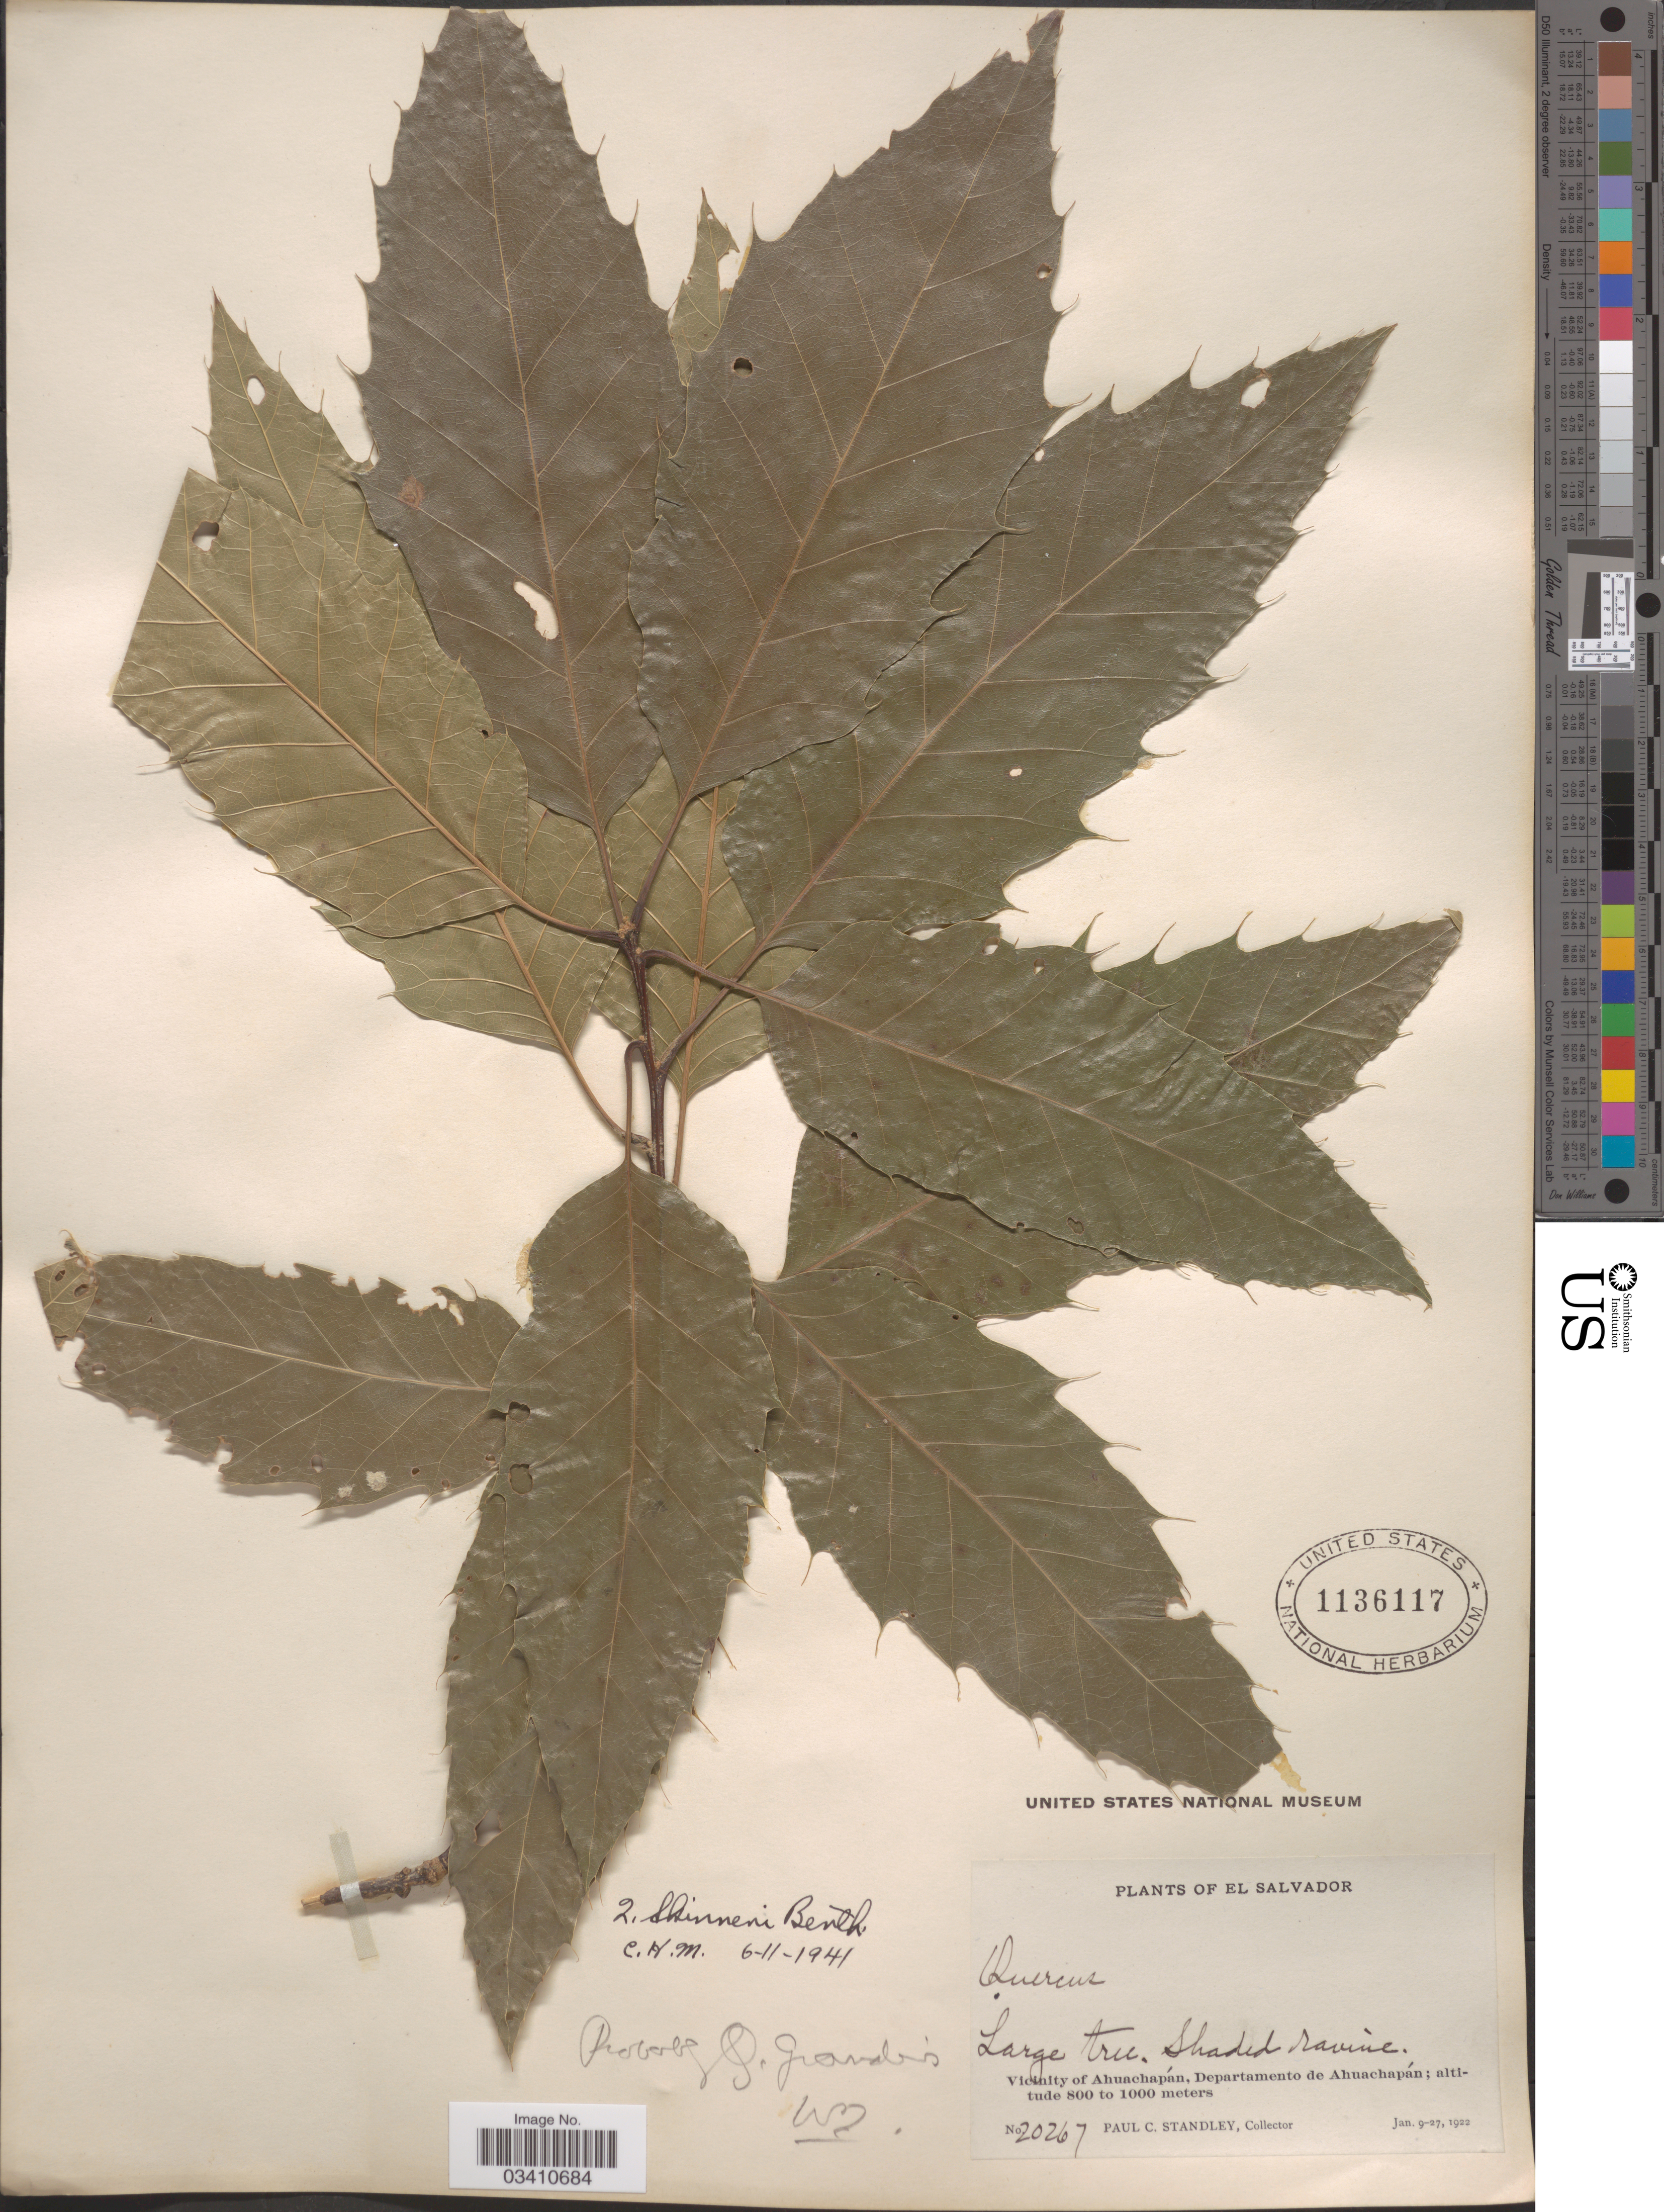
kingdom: Plantae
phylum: Tracheophyta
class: Magnoliopsida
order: Fagales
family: Fagaceae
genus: Quercus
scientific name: Quercus skinneri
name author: Benth.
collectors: P. C. Standley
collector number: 20267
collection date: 1922-01-09/1922-01-27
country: El Salvador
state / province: Ahuachapan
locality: Vicinity of Ahuachapán, Departamento de Ahuachapán.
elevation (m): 800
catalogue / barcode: US 1136117